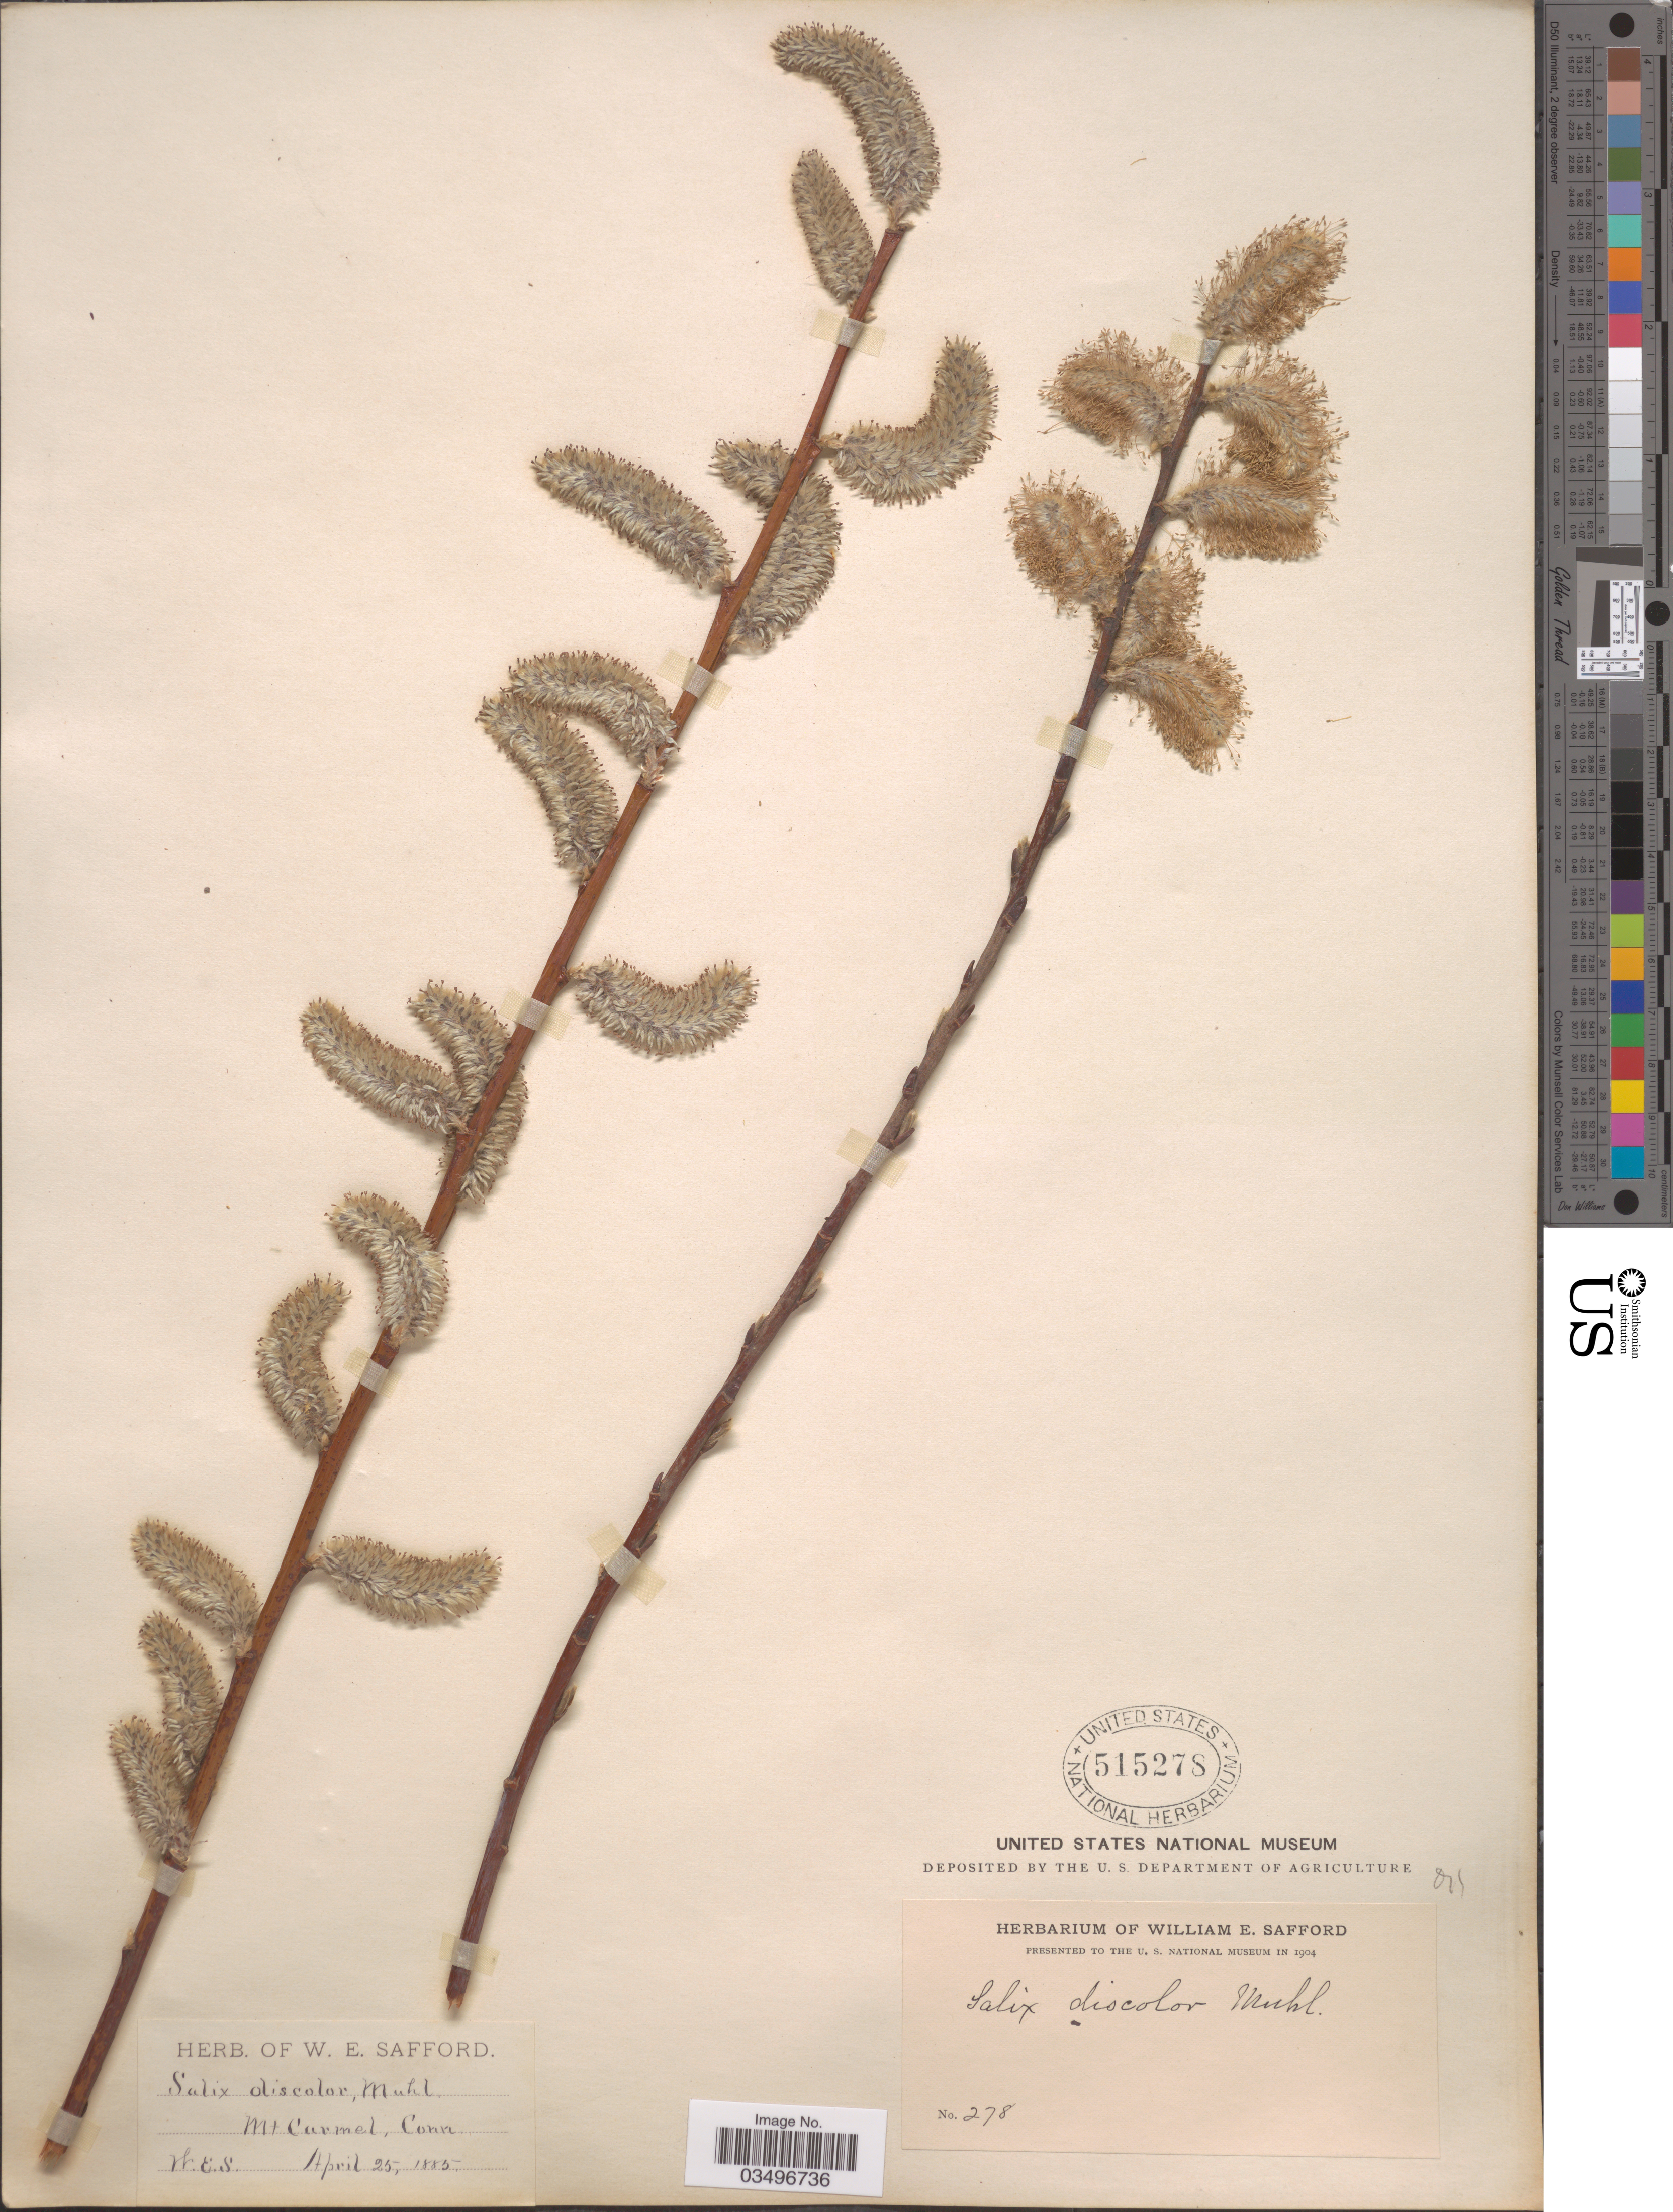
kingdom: Plantae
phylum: Tracheophyta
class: Magnoliopsida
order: Malpighiales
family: Salicaceae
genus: Salix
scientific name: Salix discolor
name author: Muhl.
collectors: W. E. Safford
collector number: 278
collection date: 1885-04-25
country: United States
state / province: Connecticut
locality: Mt Carmel.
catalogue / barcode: US 515278